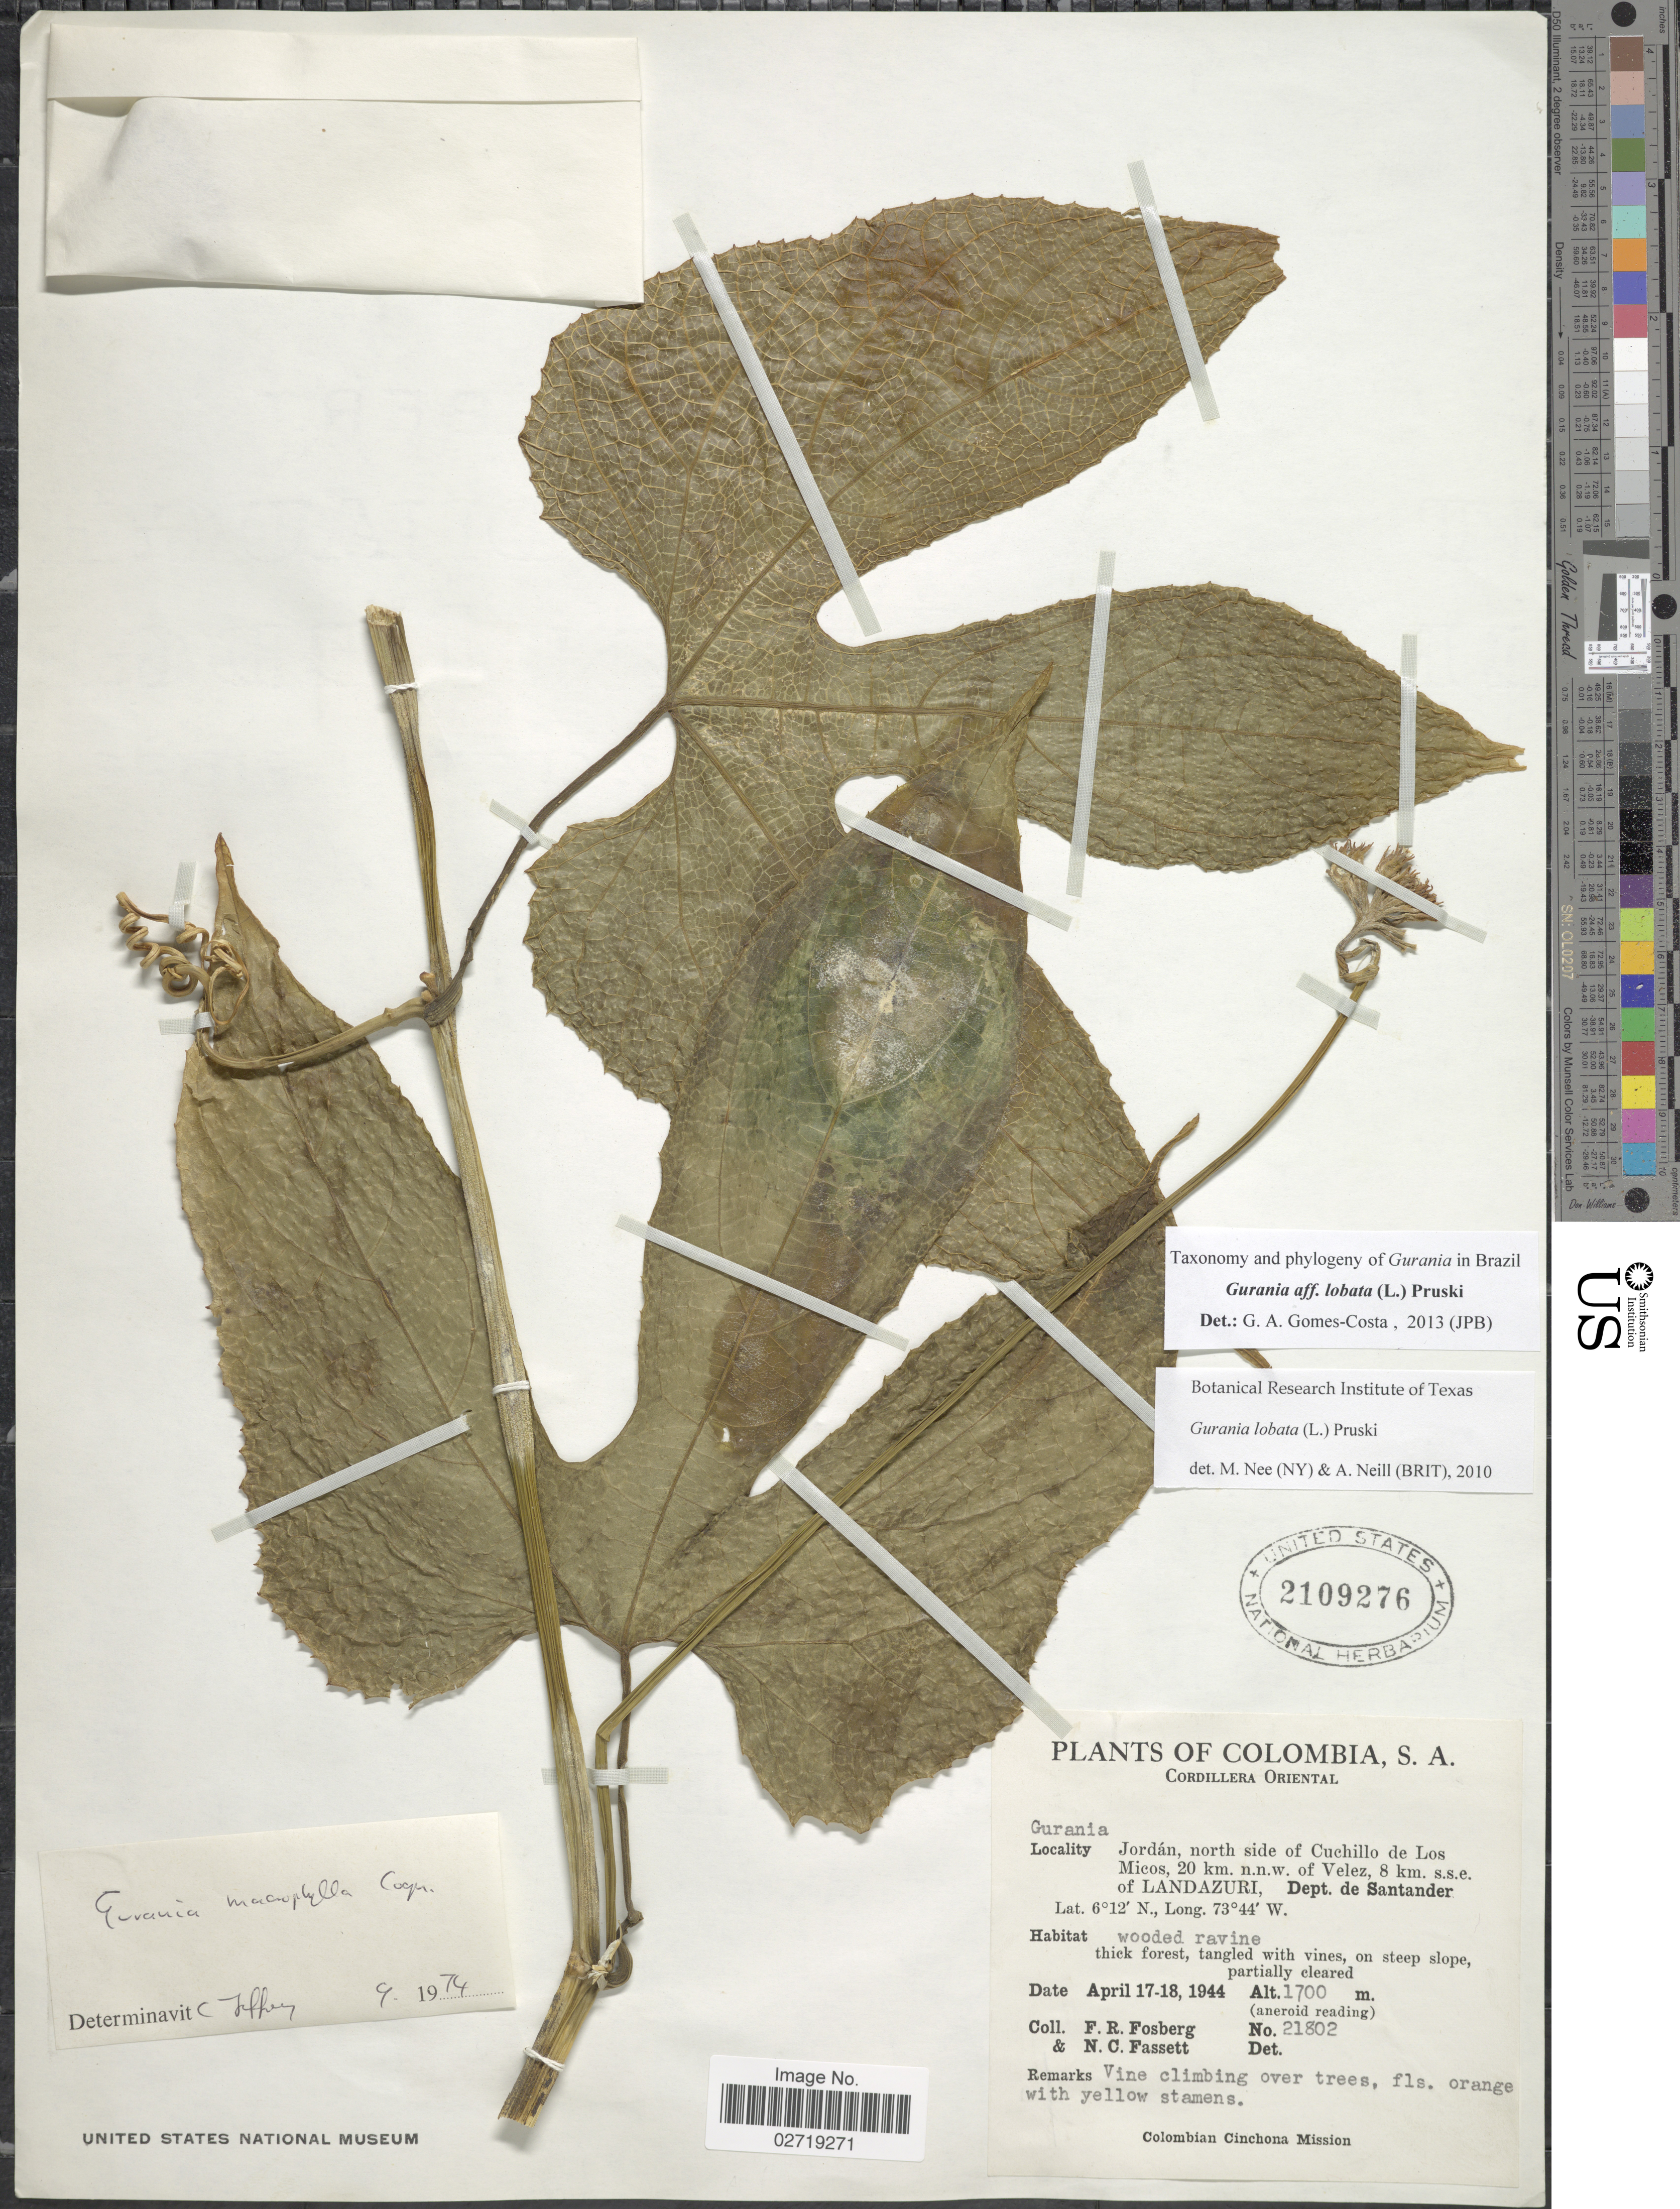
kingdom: Plantae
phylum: Tracheophyta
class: Magnoliopsida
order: Cucurbitales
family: Cucurbitaceae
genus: Gurania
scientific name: Gurania lobata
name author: (L.) Pruski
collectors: F. R. Fosberg & N. C. Fassett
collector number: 21802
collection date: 1944-04-17/1944-04-18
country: Colombia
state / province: Santander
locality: Cordillera Oriental. Jordan, north side of Cuchillo de Los Micos, 20 km. n.n.w. of Velez, 8 km. s.s.e. of Landazuri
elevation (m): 1700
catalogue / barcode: US 2109276